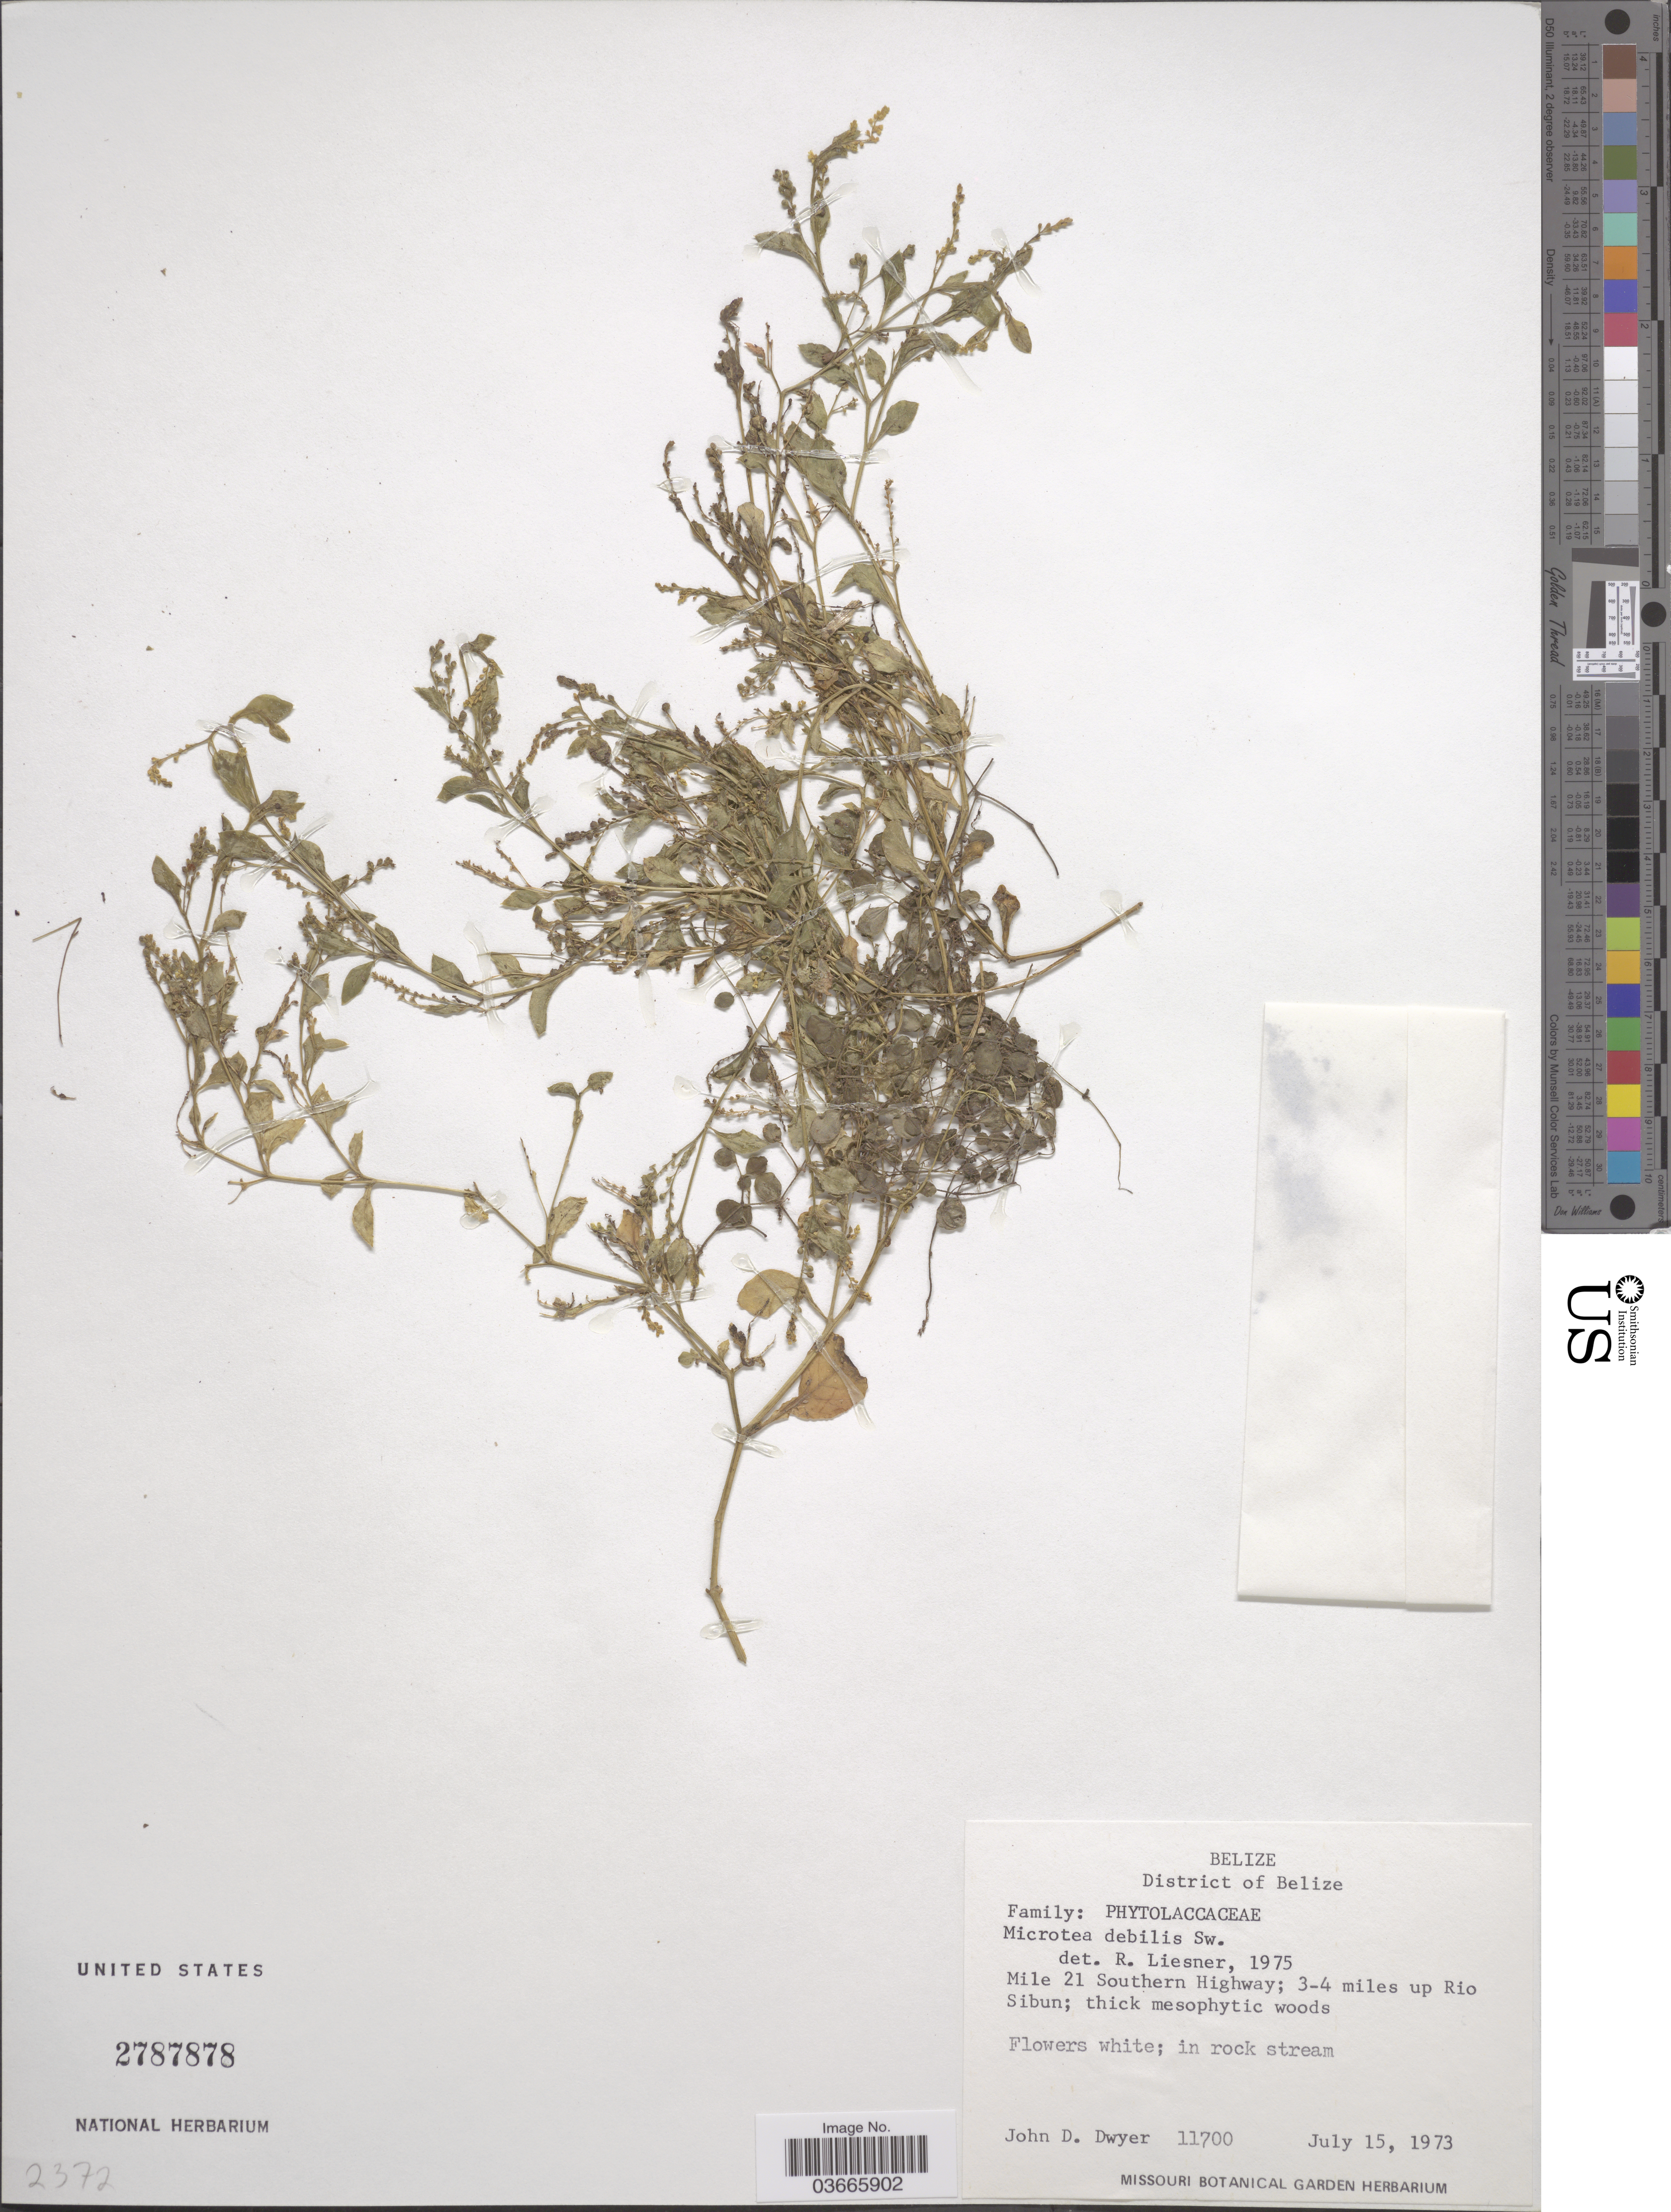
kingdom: Plantae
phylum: Tracheophyta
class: Magnoliopsida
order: Caryophyllales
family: Microteaceae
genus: Microtea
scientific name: Microtea debilis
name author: Sw.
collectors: J. D. Dwyer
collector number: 11700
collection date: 1973-07-15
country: Belize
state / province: Belize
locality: District of Belize. Mile 21 Southern Highway; 3-4 miles up Rio Sibun.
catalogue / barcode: US 2787878